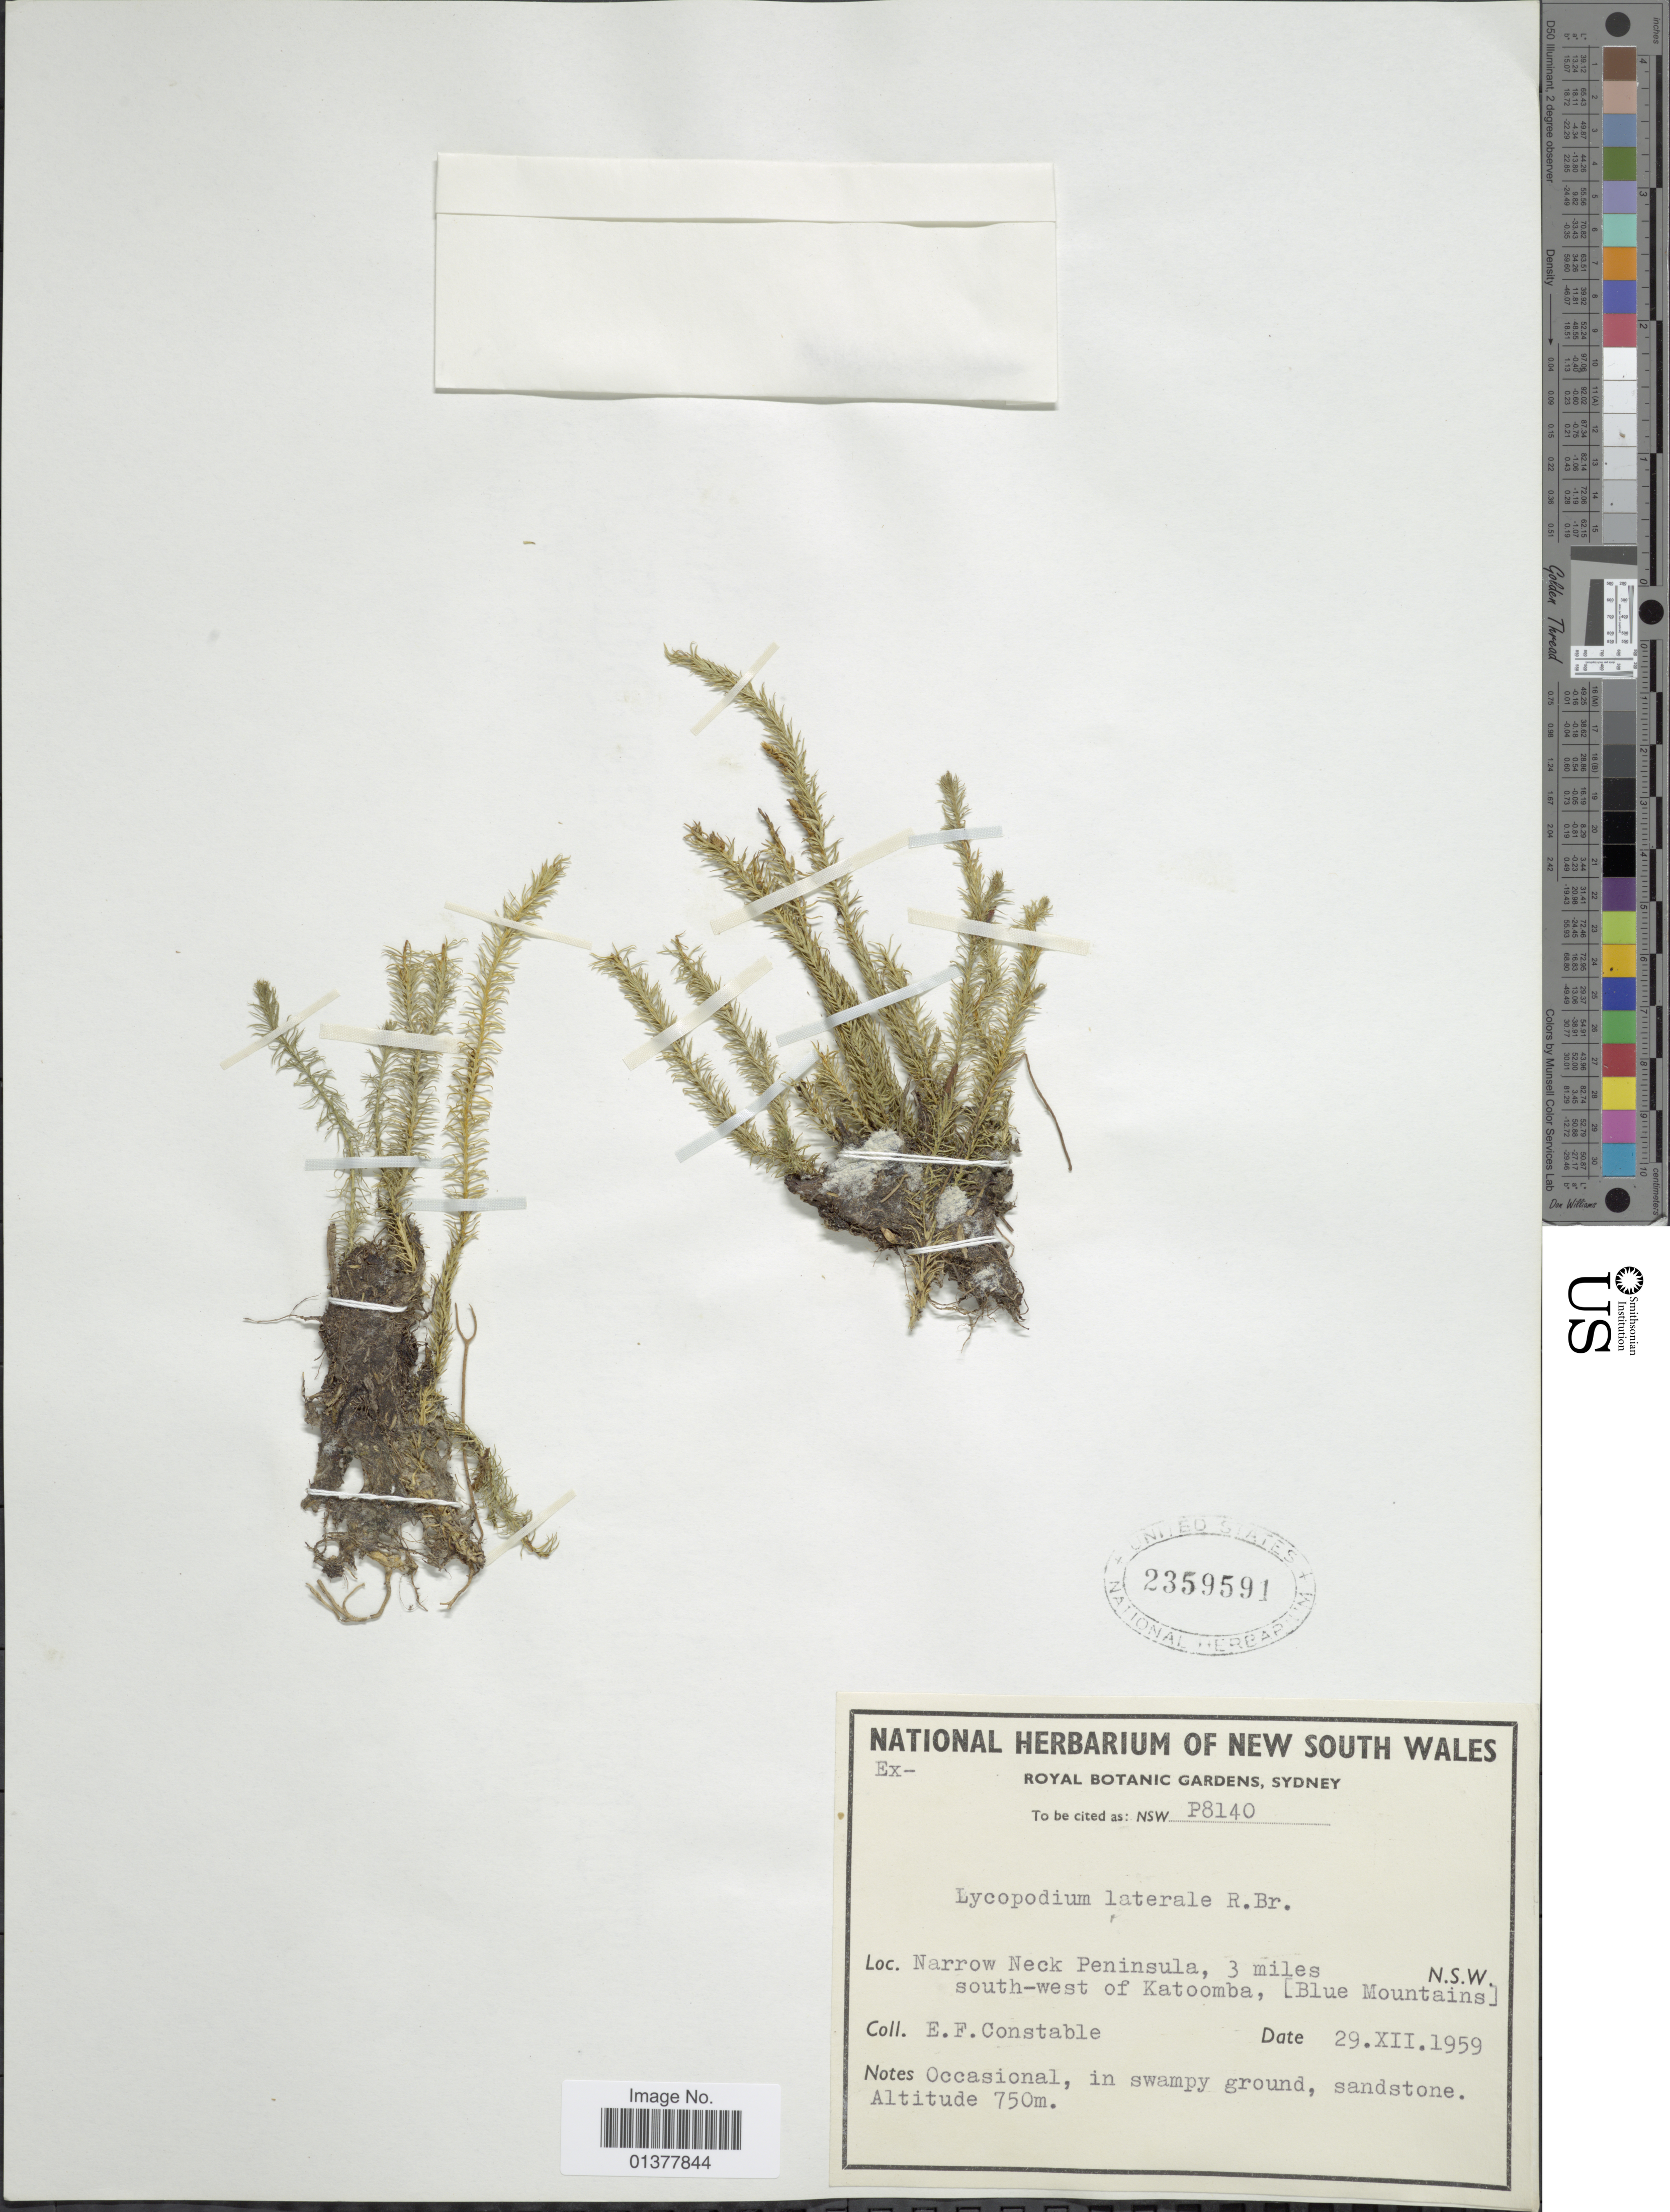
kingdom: Plantae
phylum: Tracheophyta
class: Lycopodiopsida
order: Lycopodiales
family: Lycopodiaceae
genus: Lateristachys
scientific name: Lateristachys lateralis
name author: (R. Br.) Holub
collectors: E. F. Constable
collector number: P8140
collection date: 1959-12-29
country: Australia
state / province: New South Wales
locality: Narrow Neck Peninsula, 3 miles south-west of Katoomba, Blue Mountains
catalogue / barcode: US 2359591